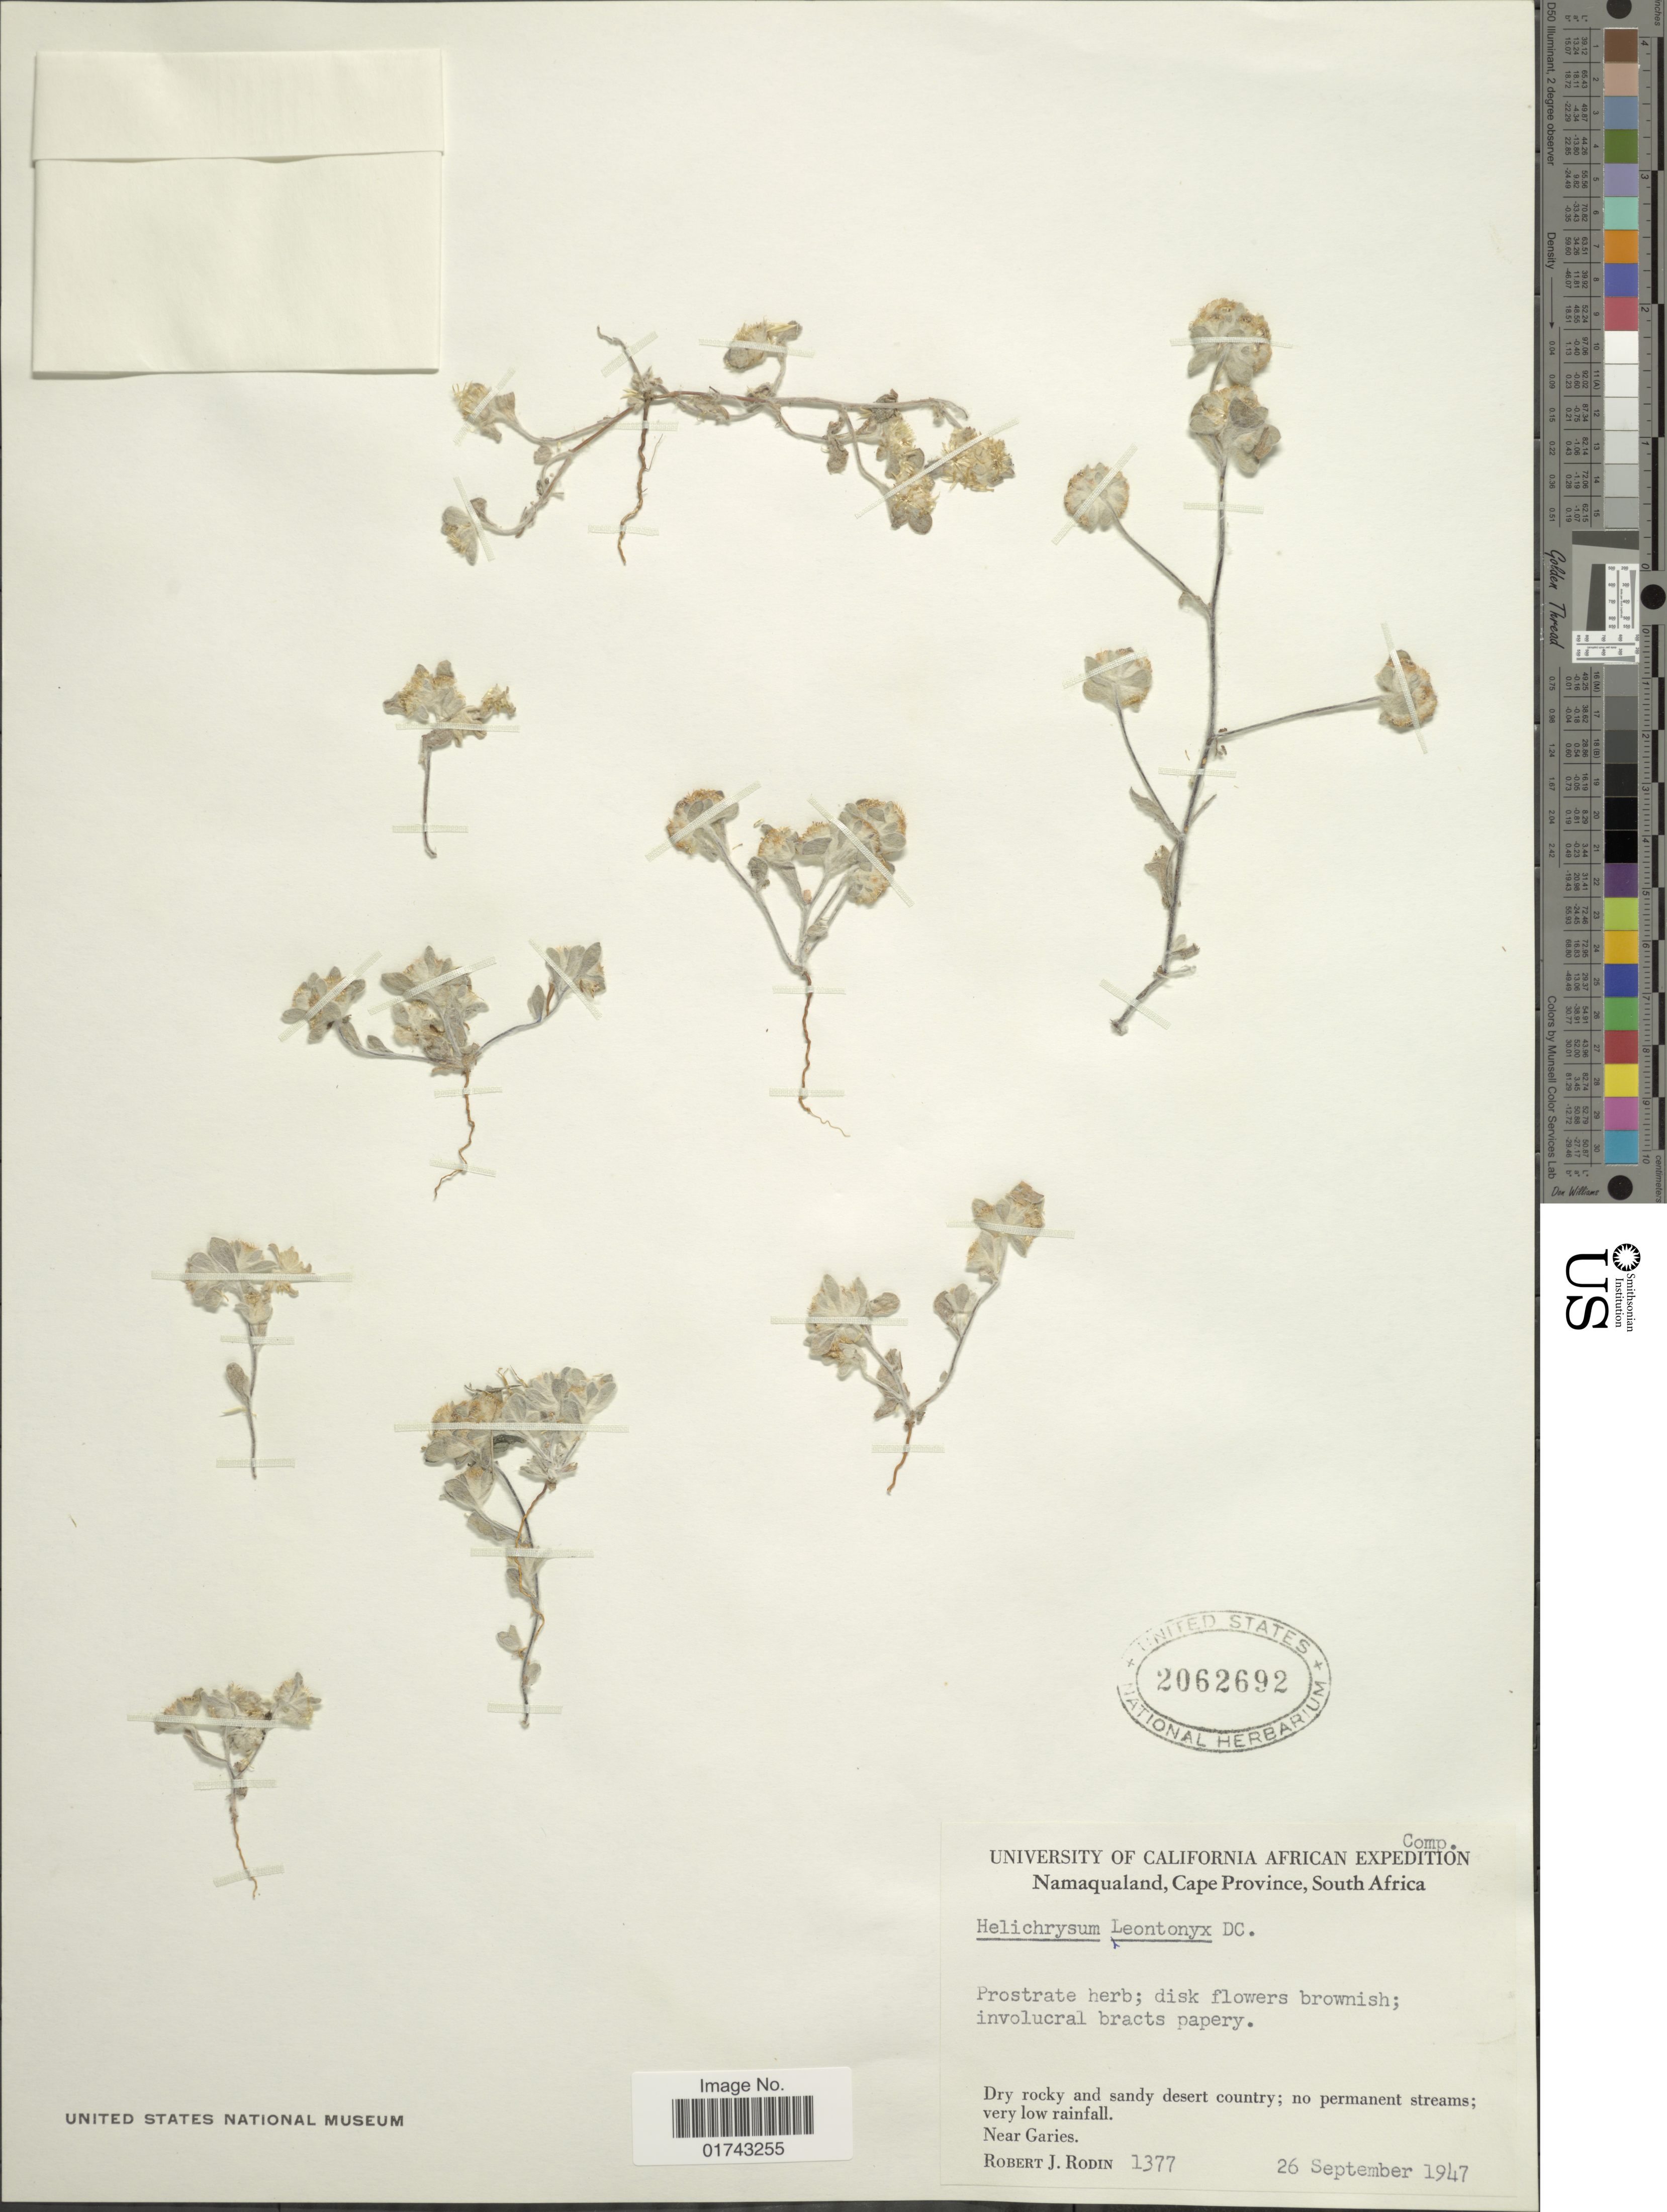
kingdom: Plantae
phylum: Tracheophyta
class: Magnoliopsida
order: Asterales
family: Asteraceae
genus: Helichrysum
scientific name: Helichrysum leontonyx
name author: DC.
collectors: R. J. Rodin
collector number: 1377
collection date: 1947-09-26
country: South Africa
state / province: Northern Cape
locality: Namaqualand, Cape Province, South Africa, Dry rocky and sandy desert country; no permanent streams; very low rainfall, Near Garies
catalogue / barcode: US 2062692